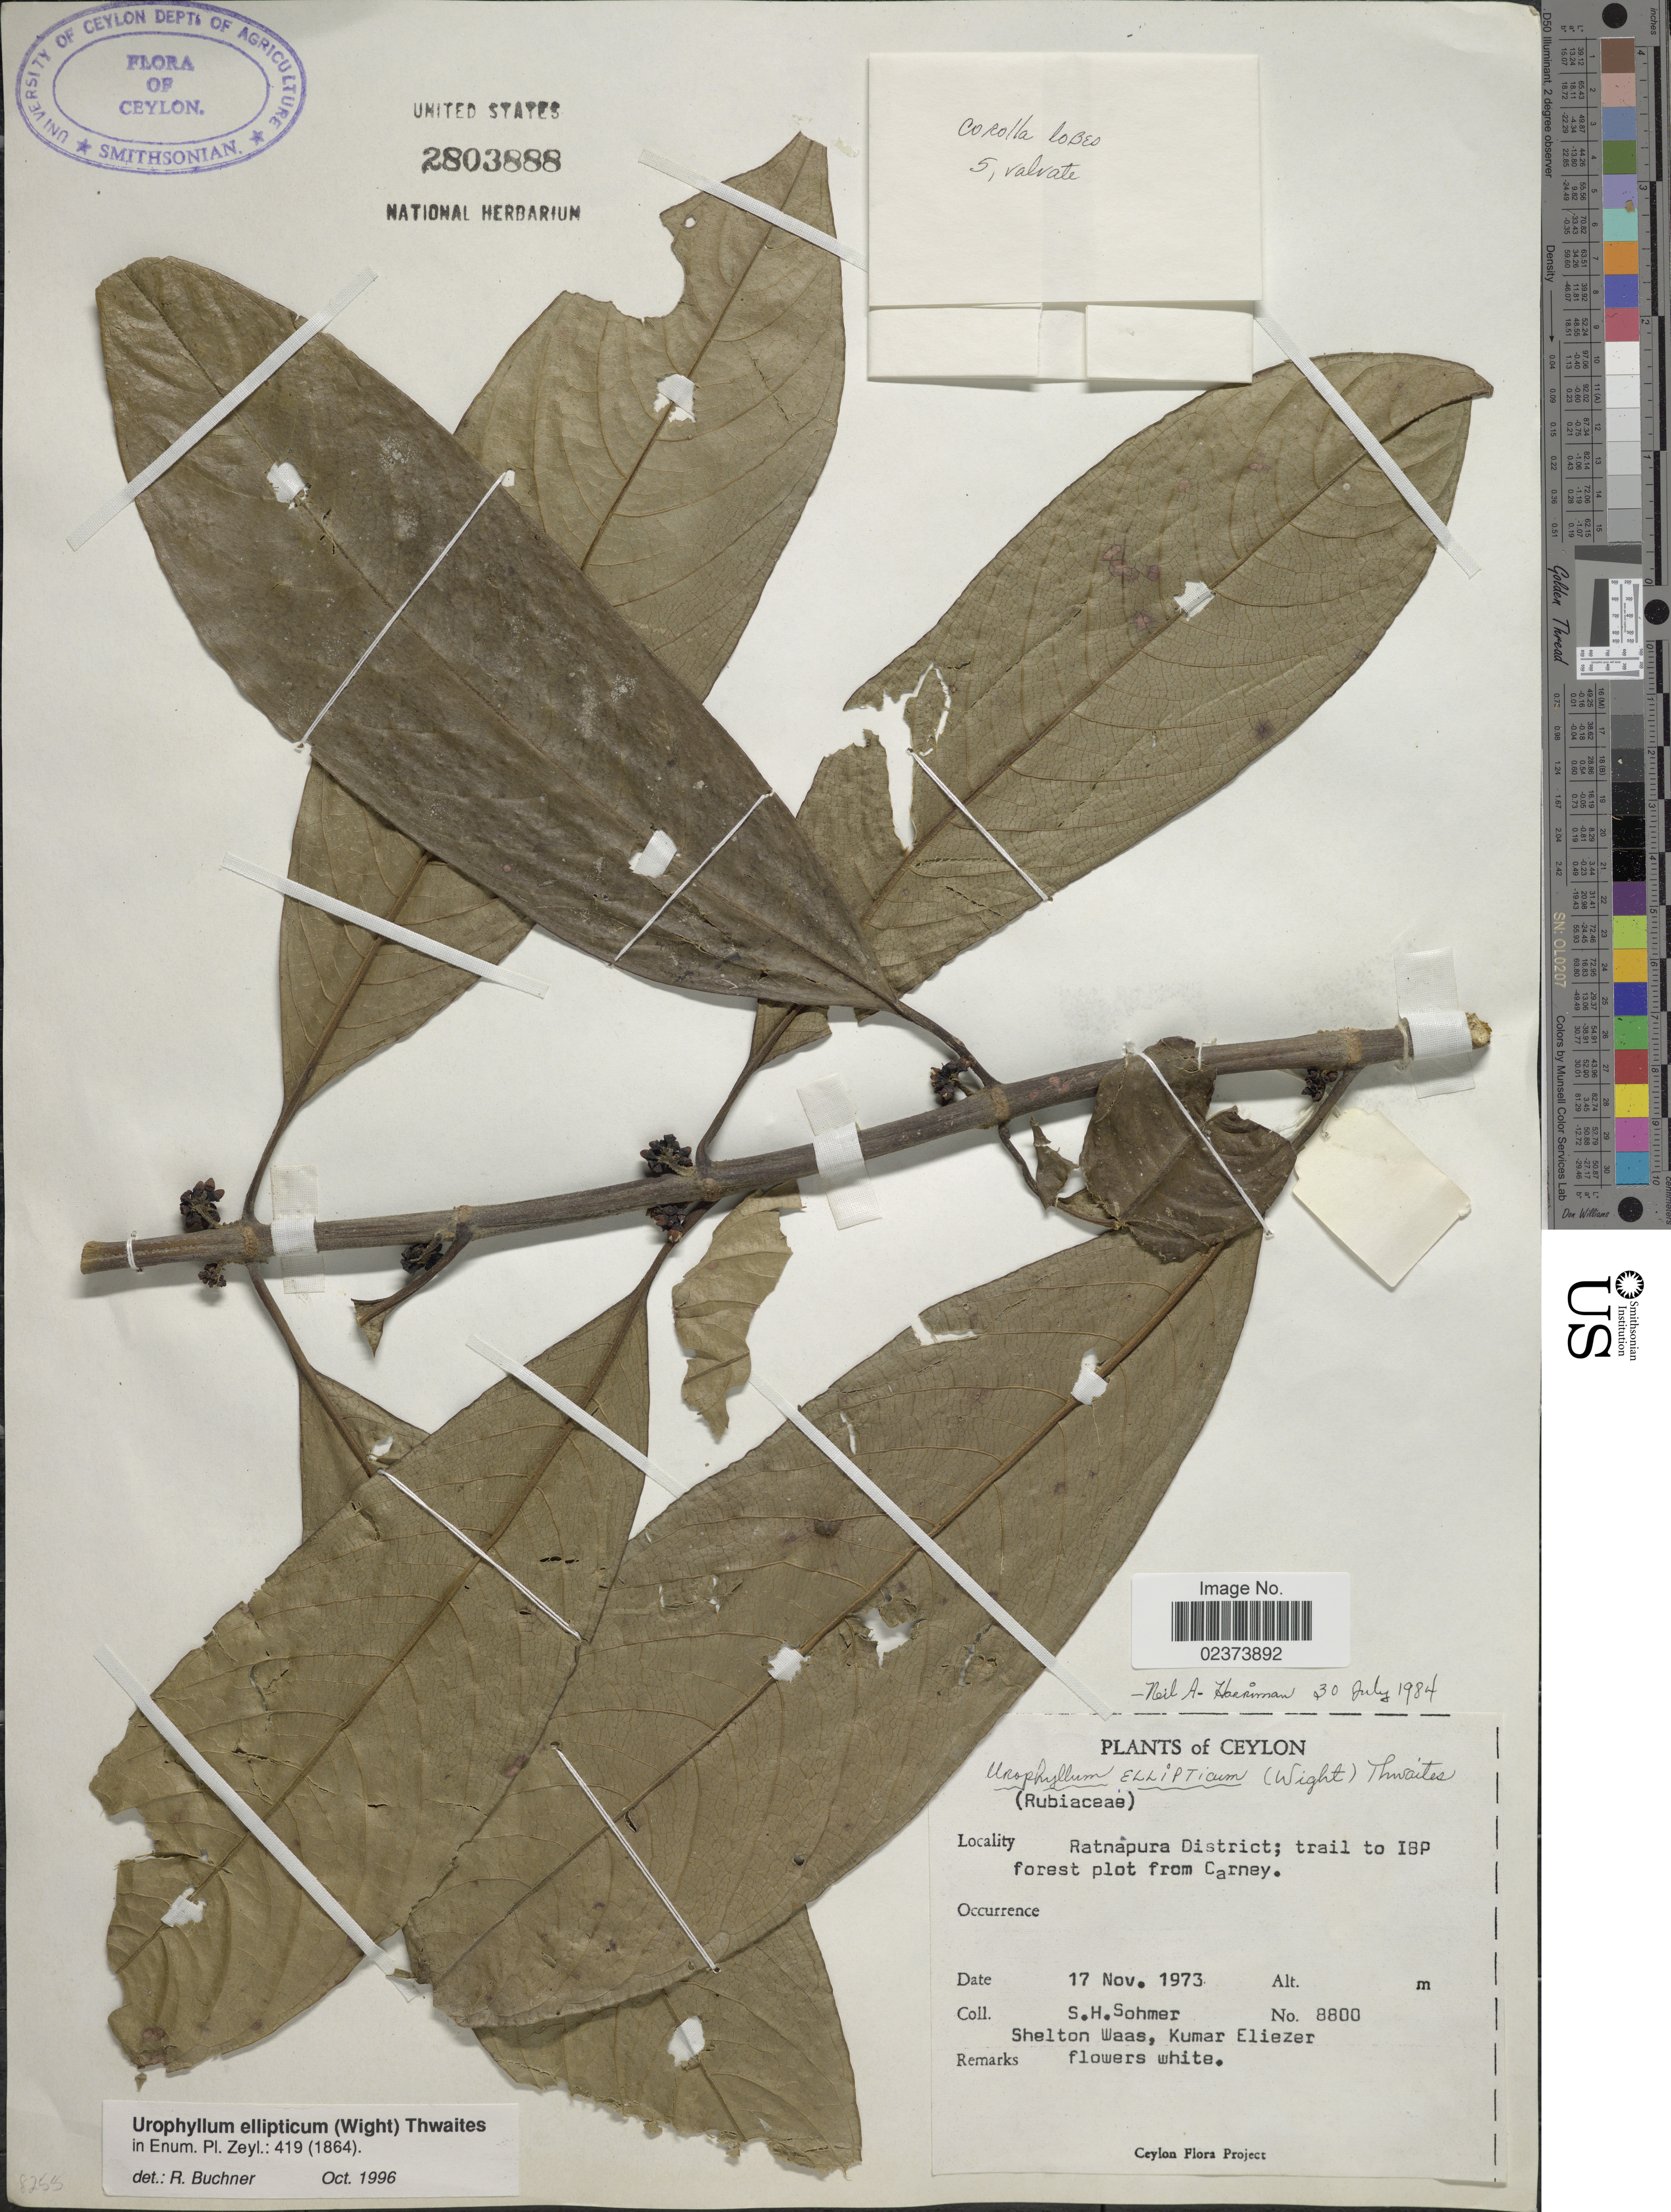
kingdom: Plantae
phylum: Tracheophyta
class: Magnoliopsida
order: Gentianales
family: Rubiaceae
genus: Urophyllum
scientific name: Urophyllum ellipticum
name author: (Wight) Thwaites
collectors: S. H. Sohmer, S. Waas & K. Eliezer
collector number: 8800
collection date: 1973-11-17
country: Sri Lanka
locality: Ceylon, Ratnapura District, trail to IBP forest plot from Carney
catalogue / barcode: US 2803888